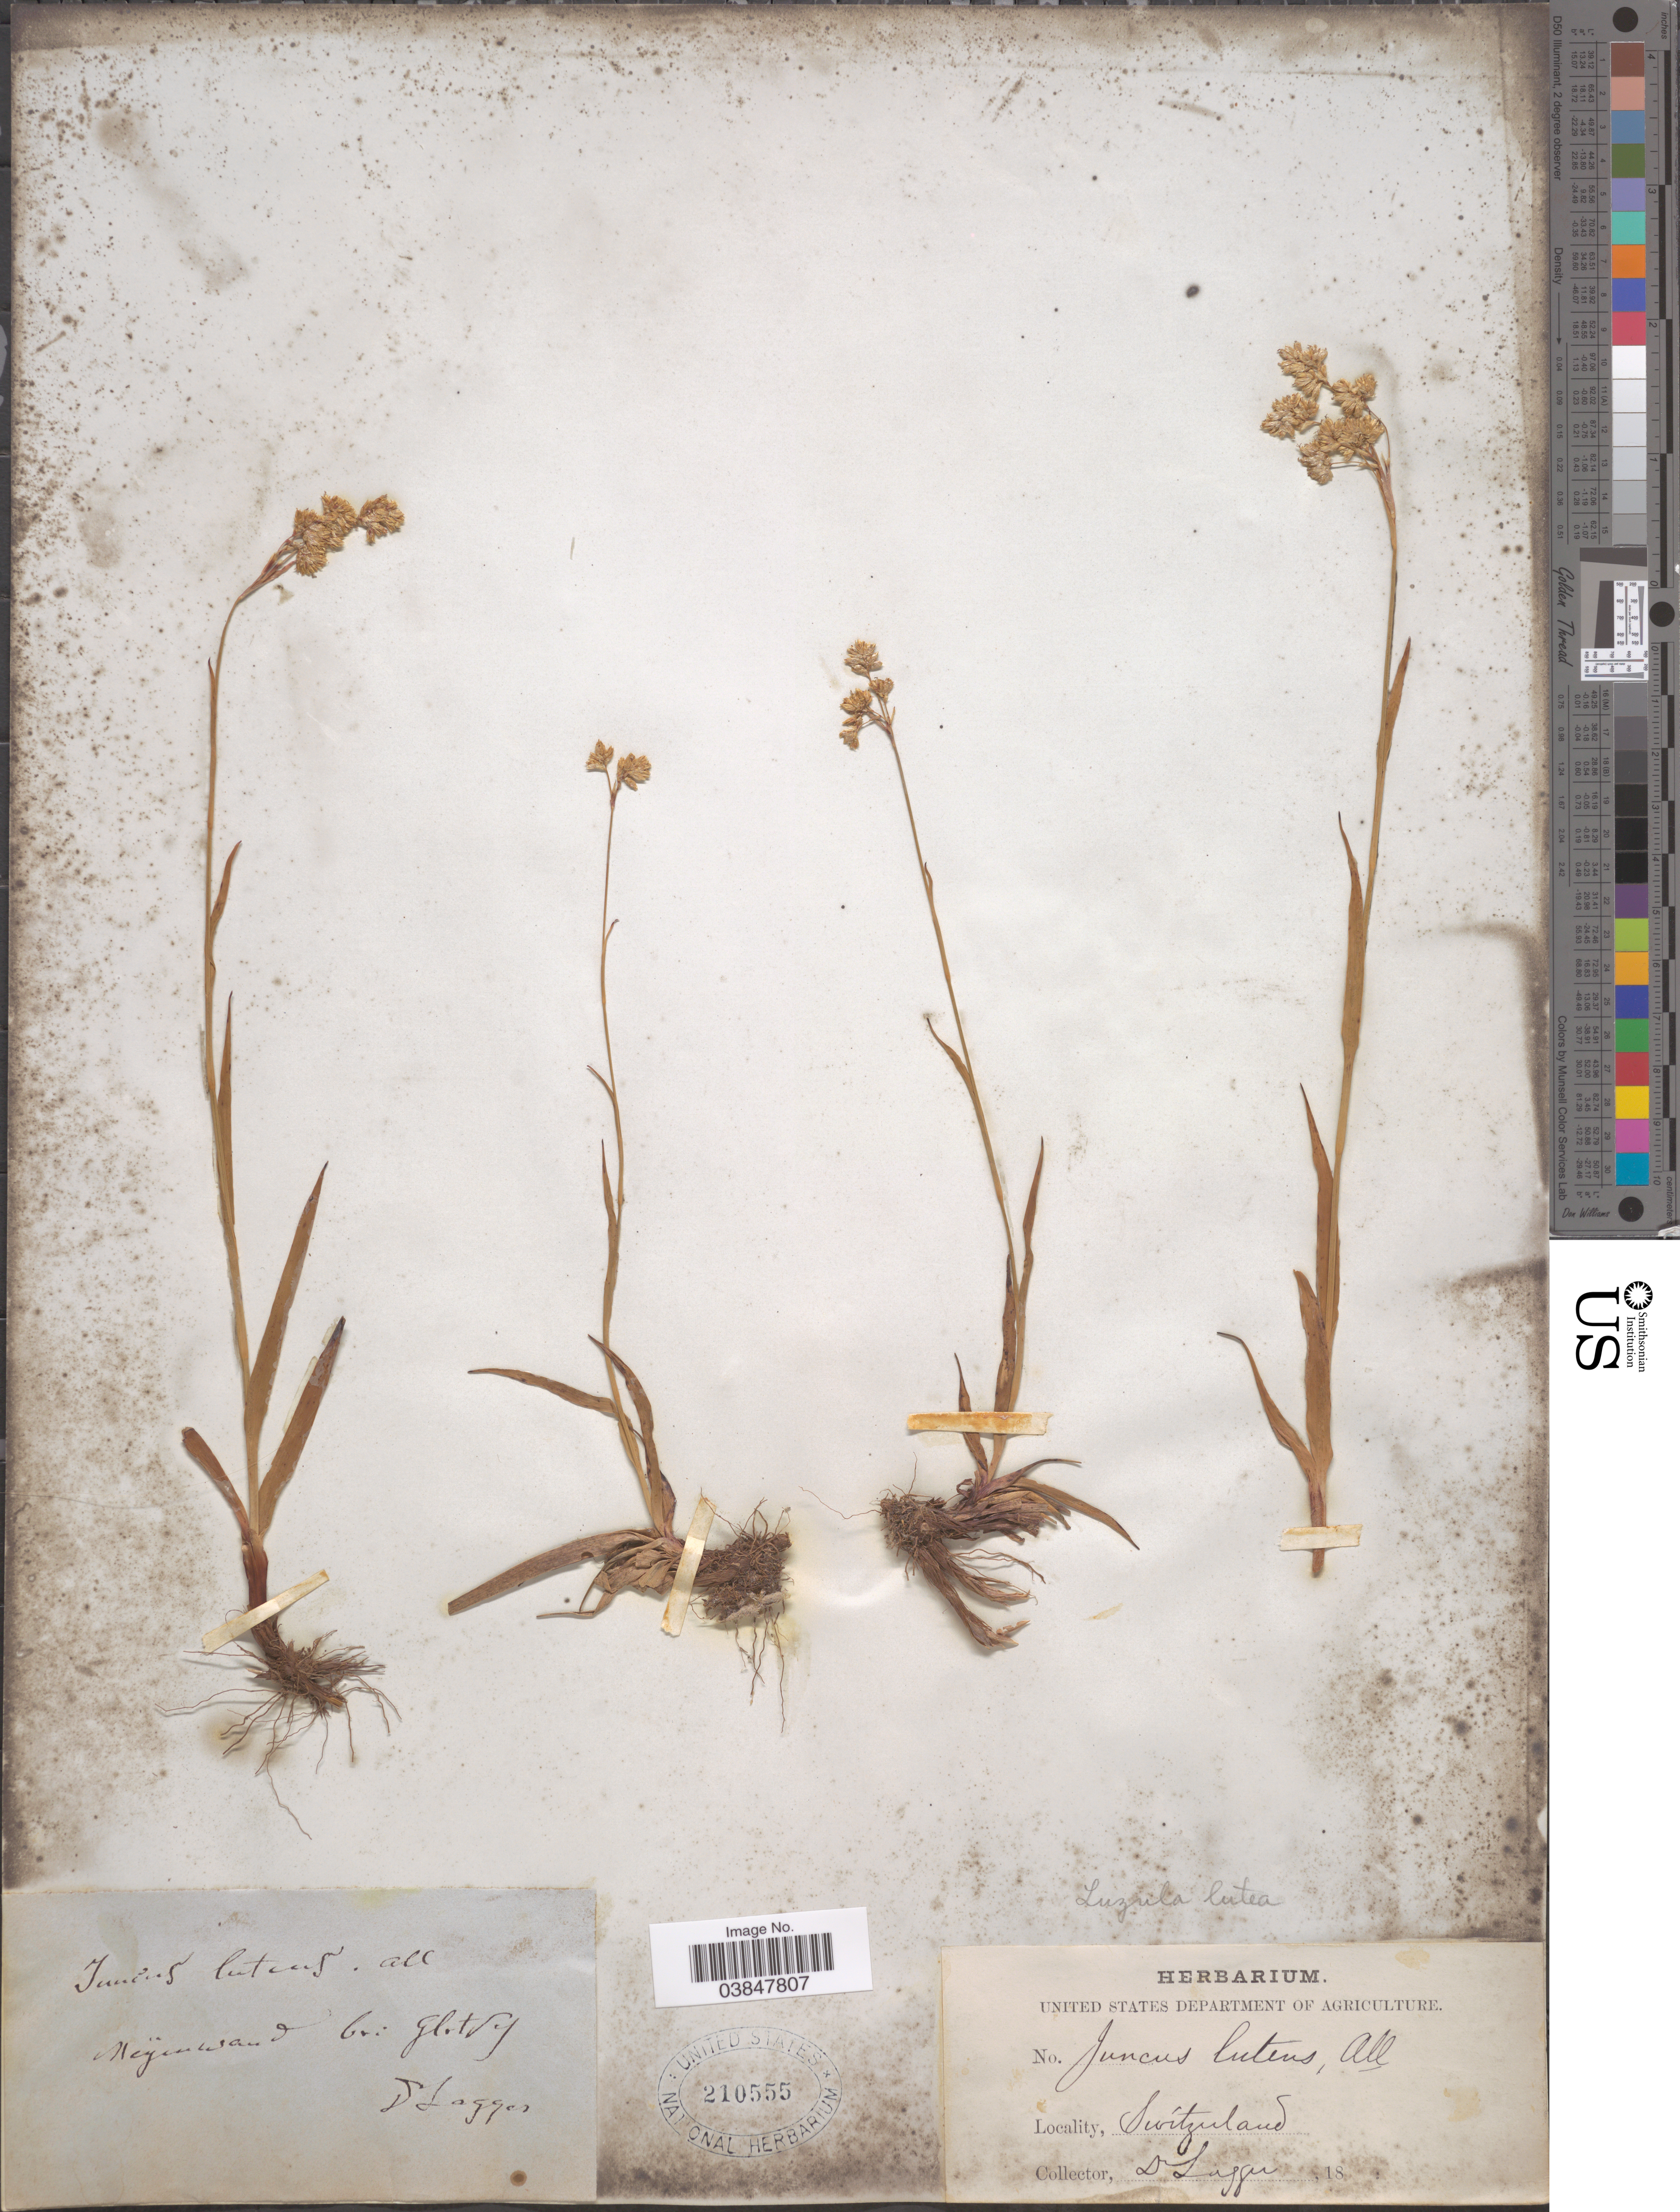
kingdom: Plantae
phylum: Tracheophyta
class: Liliopsida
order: Poales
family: Juncaceae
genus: Luzula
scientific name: Luzula lutea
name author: (All.) DC.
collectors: F. J. Lagger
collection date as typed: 18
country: Switzerland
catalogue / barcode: US 210555